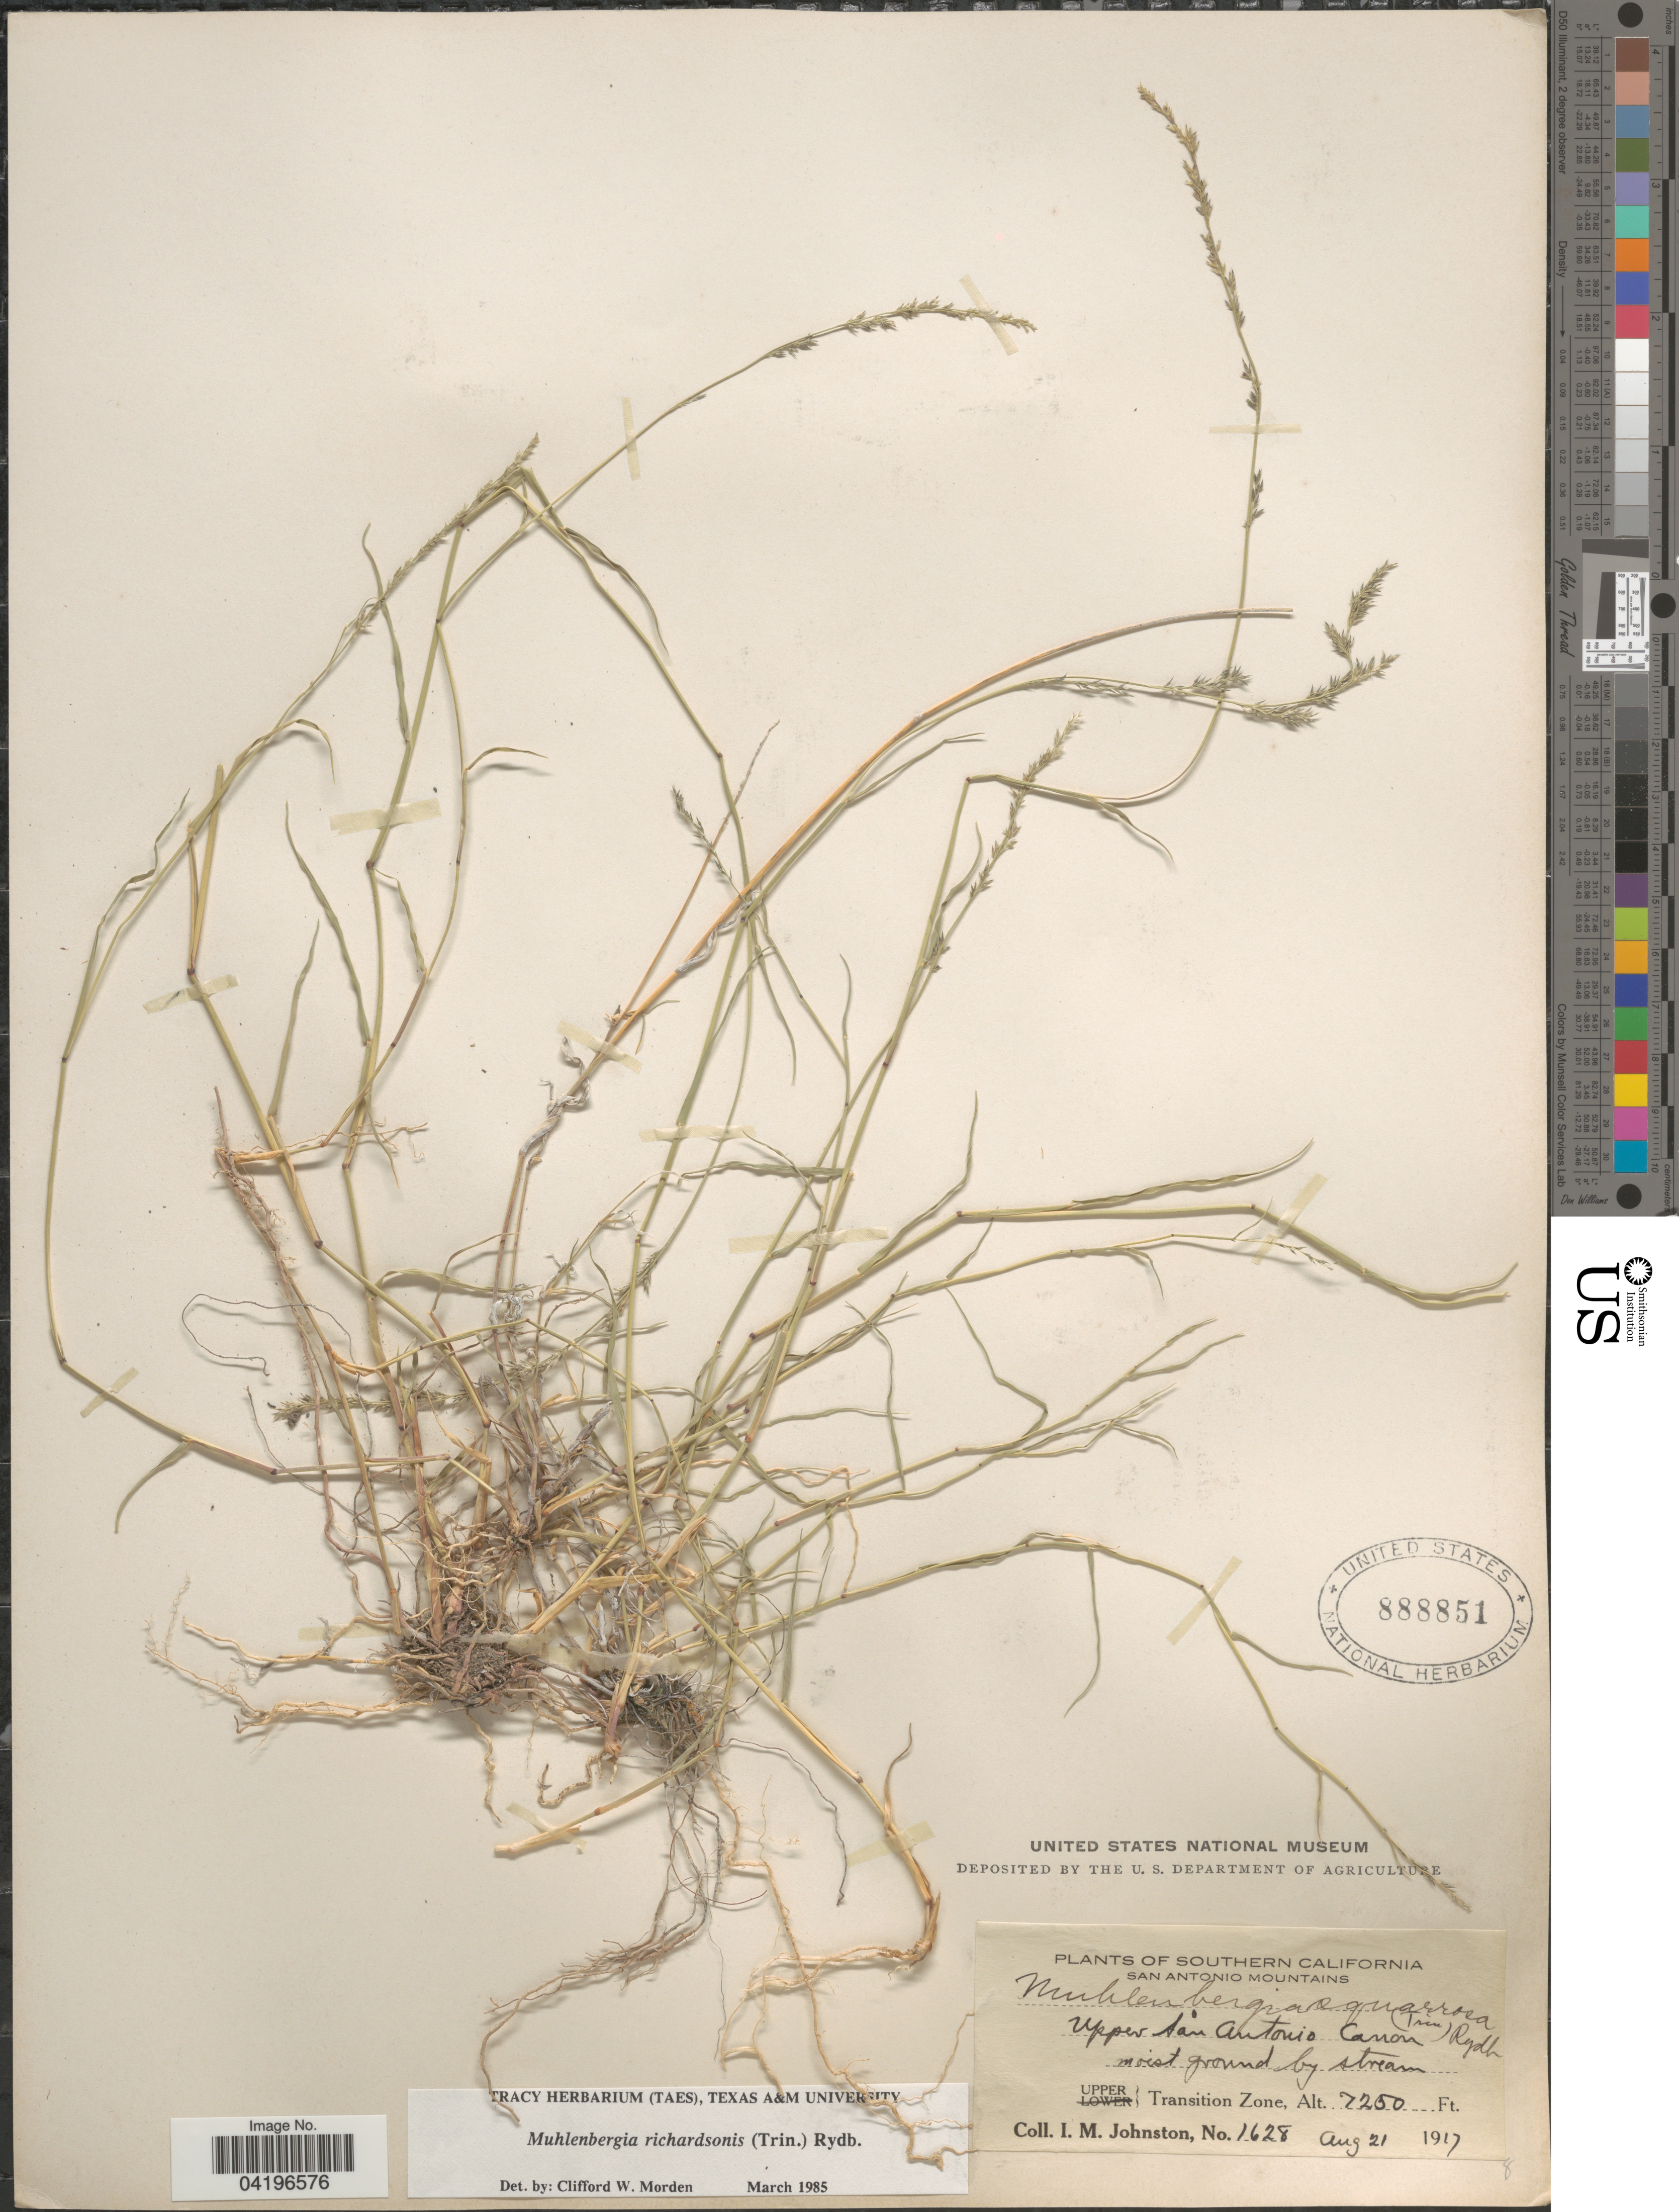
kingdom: Plantae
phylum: Tracheophyta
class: Liliopsida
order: Poales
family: Poaceae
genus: Muhlenbergia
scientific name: Muhlenbergia richardsonis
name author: (Trin.) Rydb.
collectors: I.M. Johnston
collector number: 1628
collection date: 1917-08-21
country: United States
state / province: California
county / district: Los Angeles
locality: Southern California. San Antonio Mountains. Upper San Antonio Canon. Upper Transition Zone.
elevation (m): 2210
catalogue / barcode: US 888851